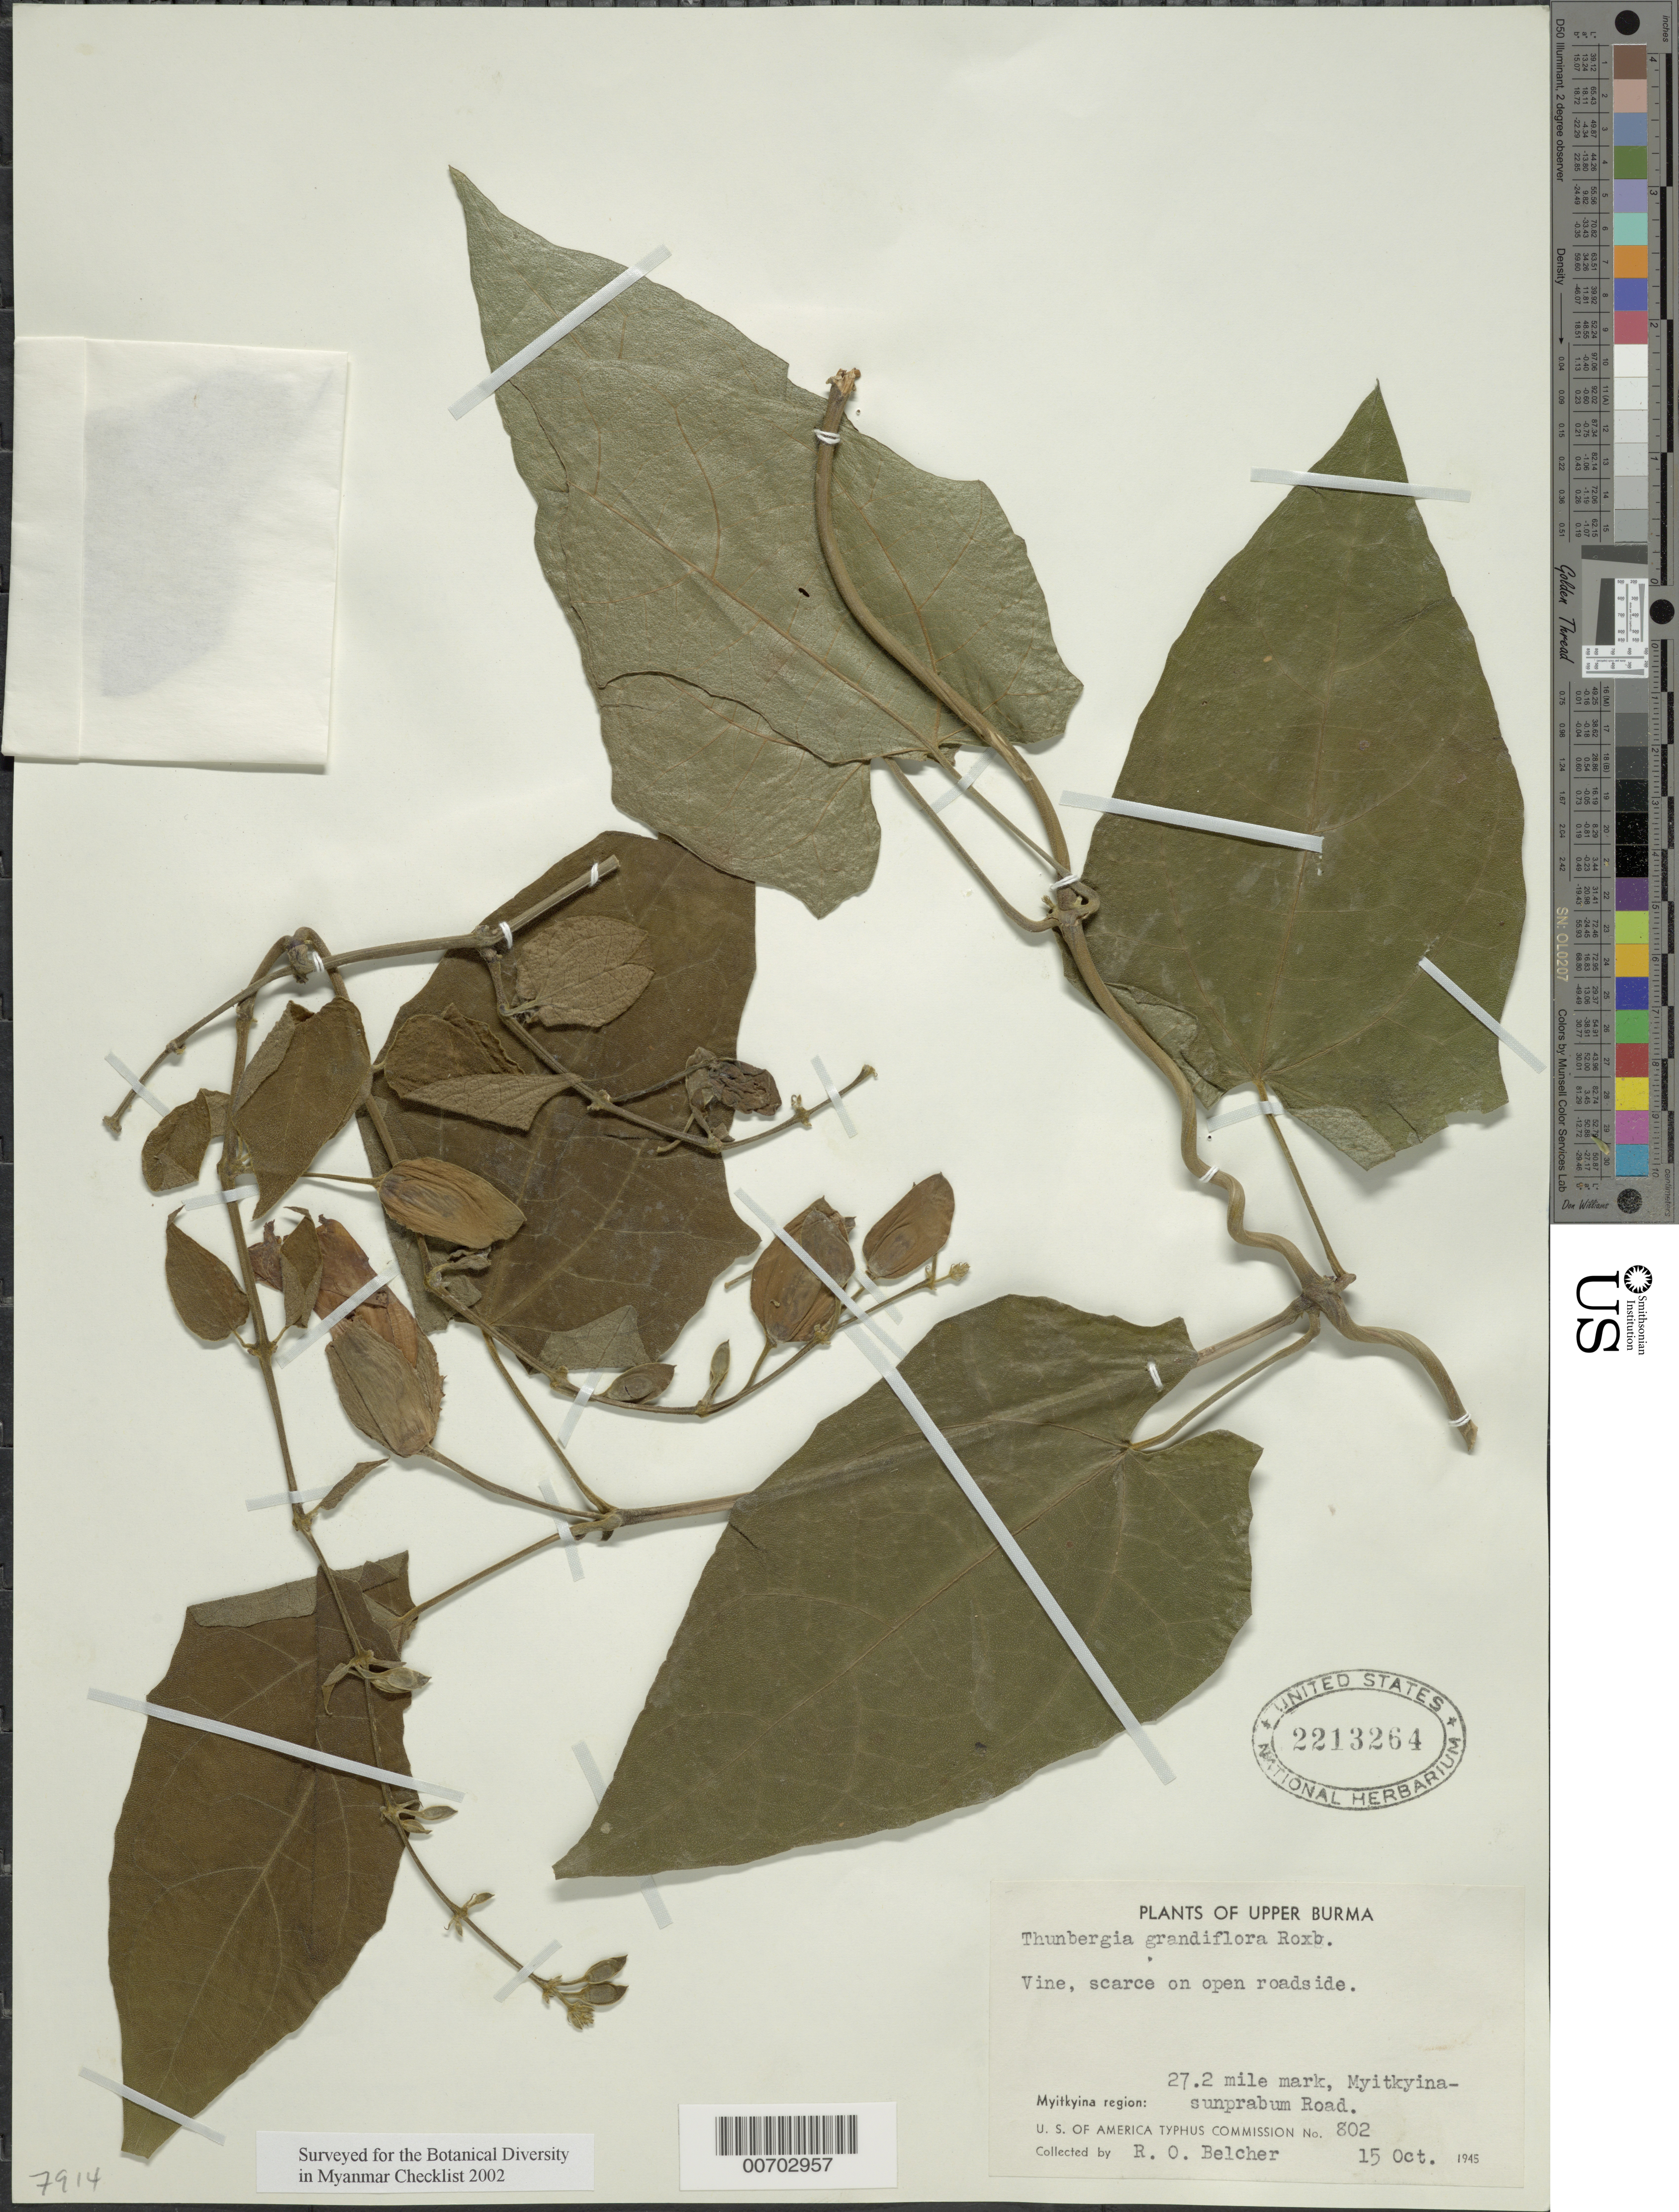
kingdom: Plantae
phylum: Tracheophyta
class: Magnoliopsida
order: Lamiales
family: Acanthaceae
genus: Thunbergia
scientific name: Thunbergia grandiflora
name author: Roxb.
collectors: R. Belcher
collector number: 802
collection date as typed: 15 Oct 1945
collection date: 1945-10-15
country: Myanmar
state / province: Kachin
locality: Myitkyina, 27.2 mile mark, Myitkyina-Sunprabum Road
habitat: Open roadside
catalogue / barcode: US 2213264